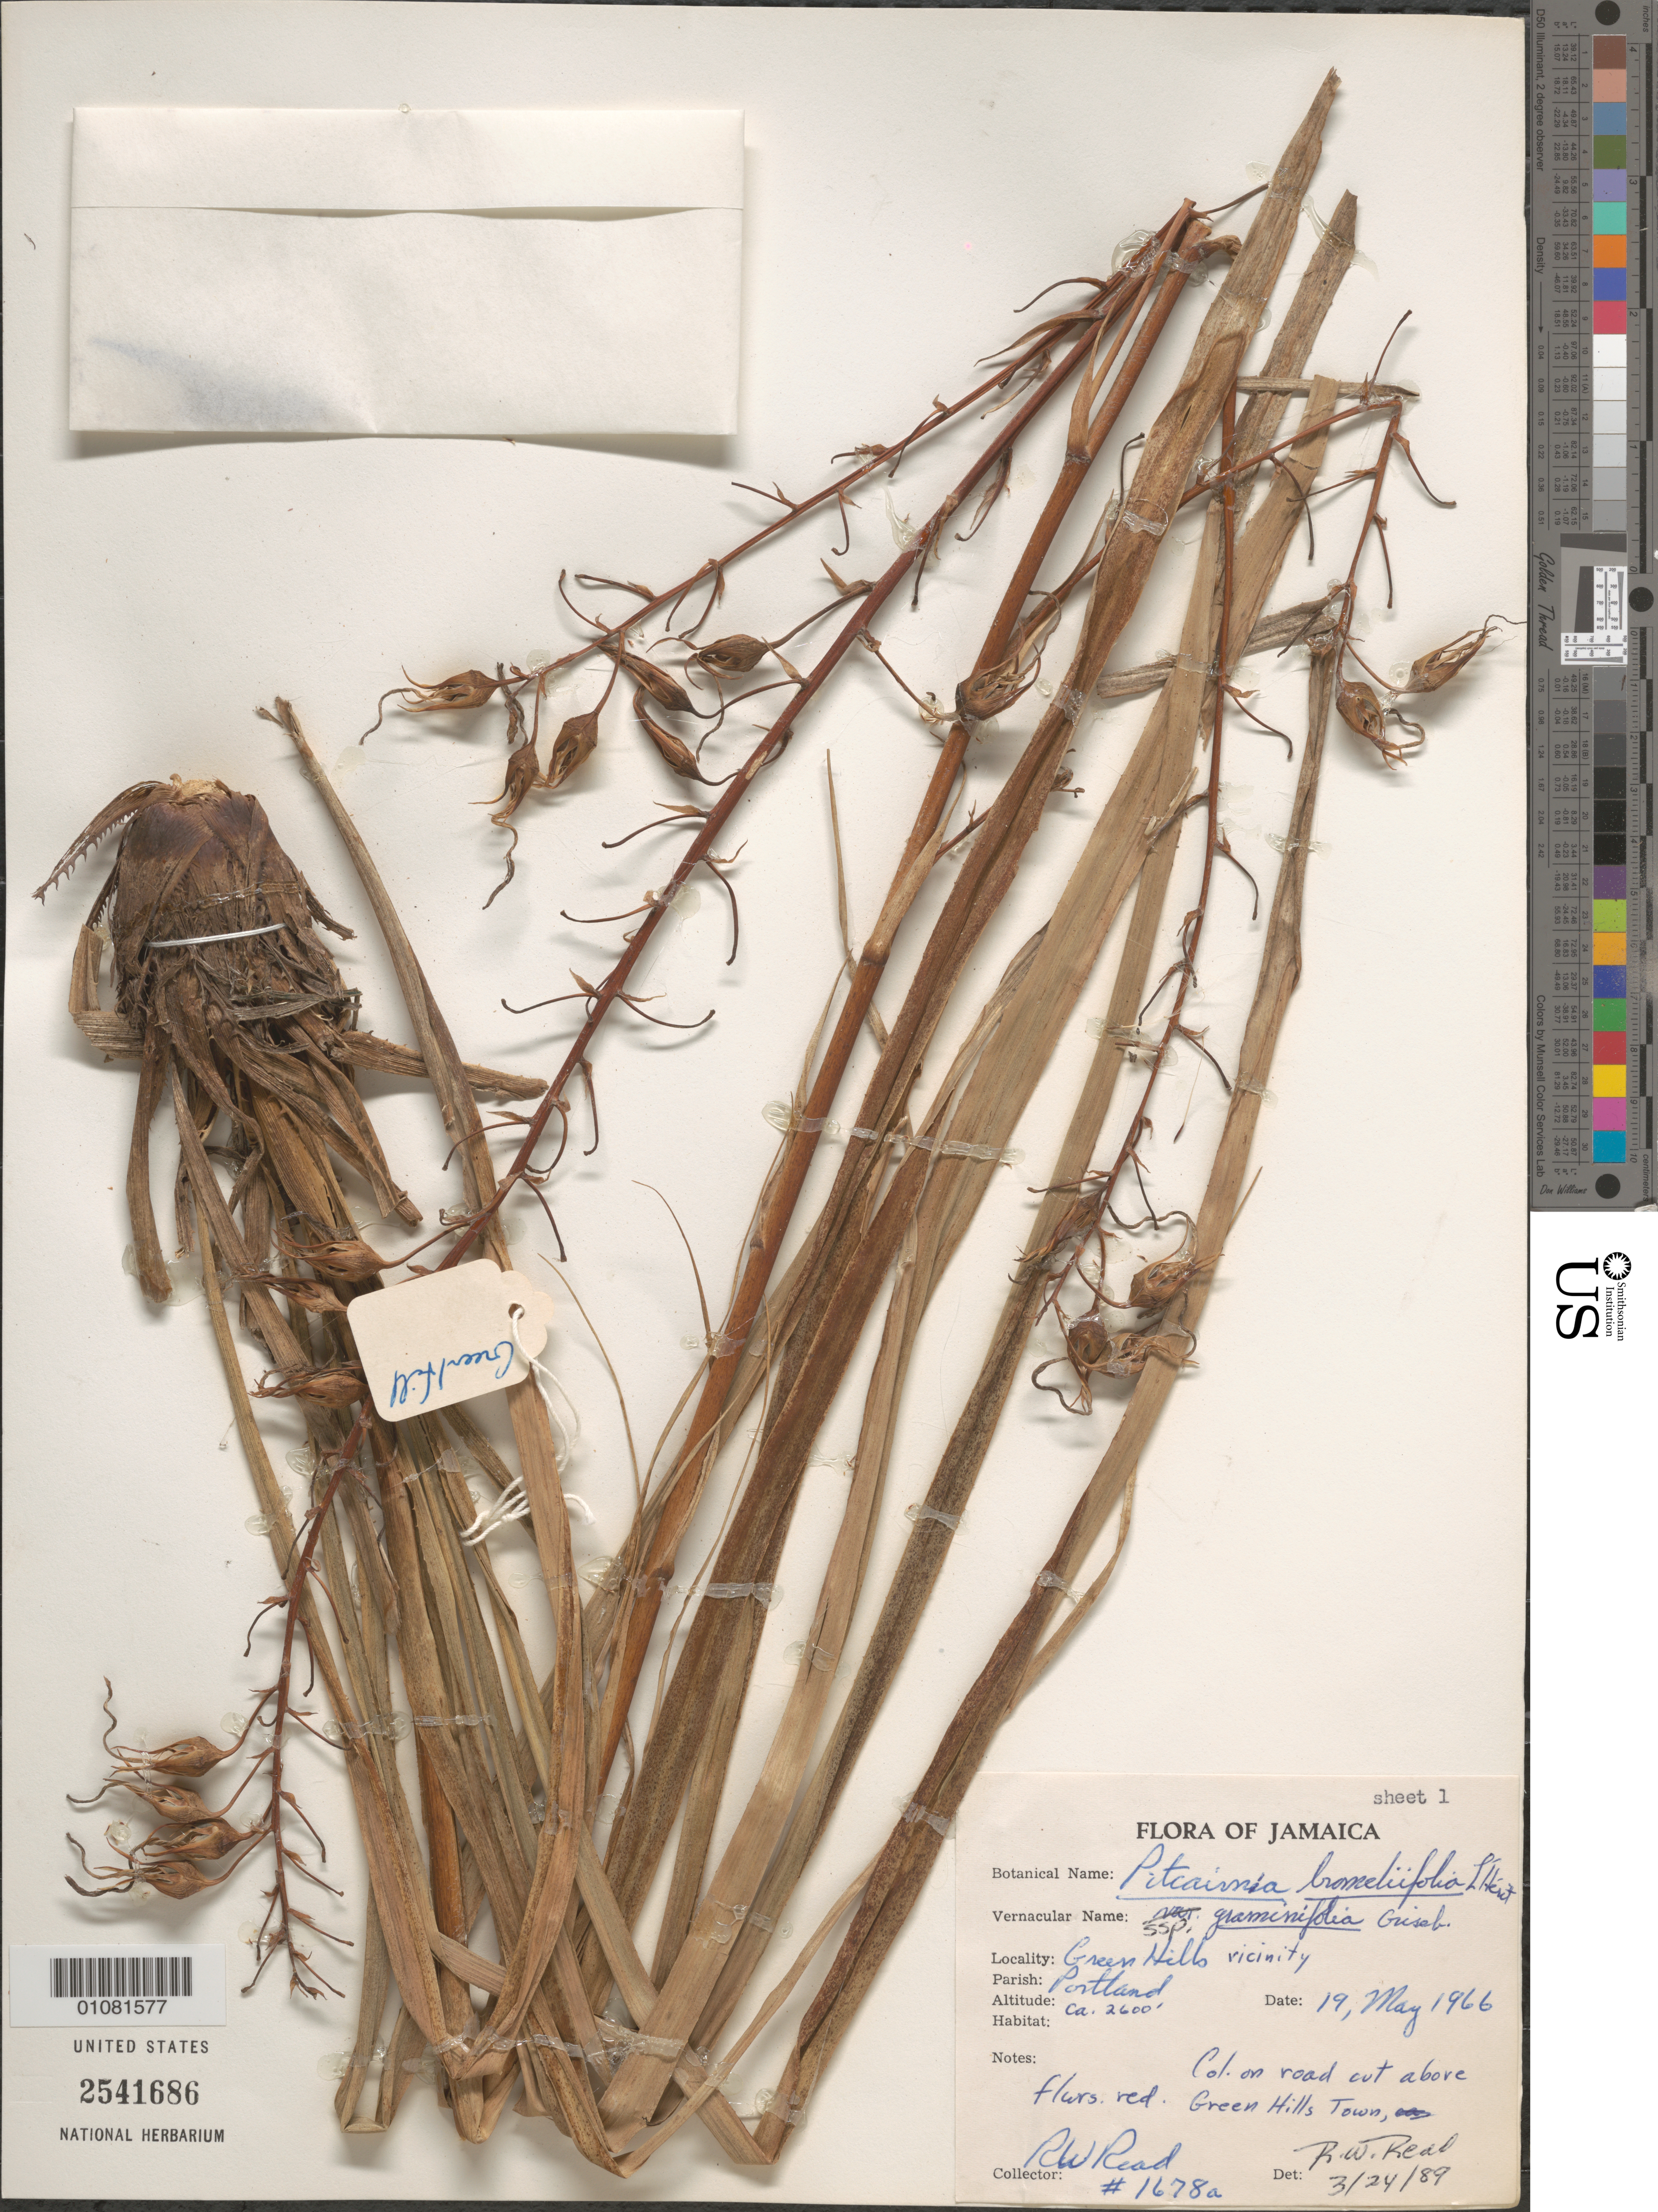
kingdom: Plantae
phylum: Tracheophyta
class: Liliopsida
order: Poales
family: Bromeliaceae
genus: Pitcairnia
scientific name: Pitcairnia bromeliifolia var. graminifolia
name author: Griseb.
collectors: R. W. Read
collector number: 1678a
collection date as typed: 19 May 1966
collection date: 1966-05-19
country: Jamaica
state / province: Portland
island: Jamaica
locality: Green Hills vicinity, col. on road cut above Green Hills Town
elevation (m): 792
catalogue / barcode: US 2541686